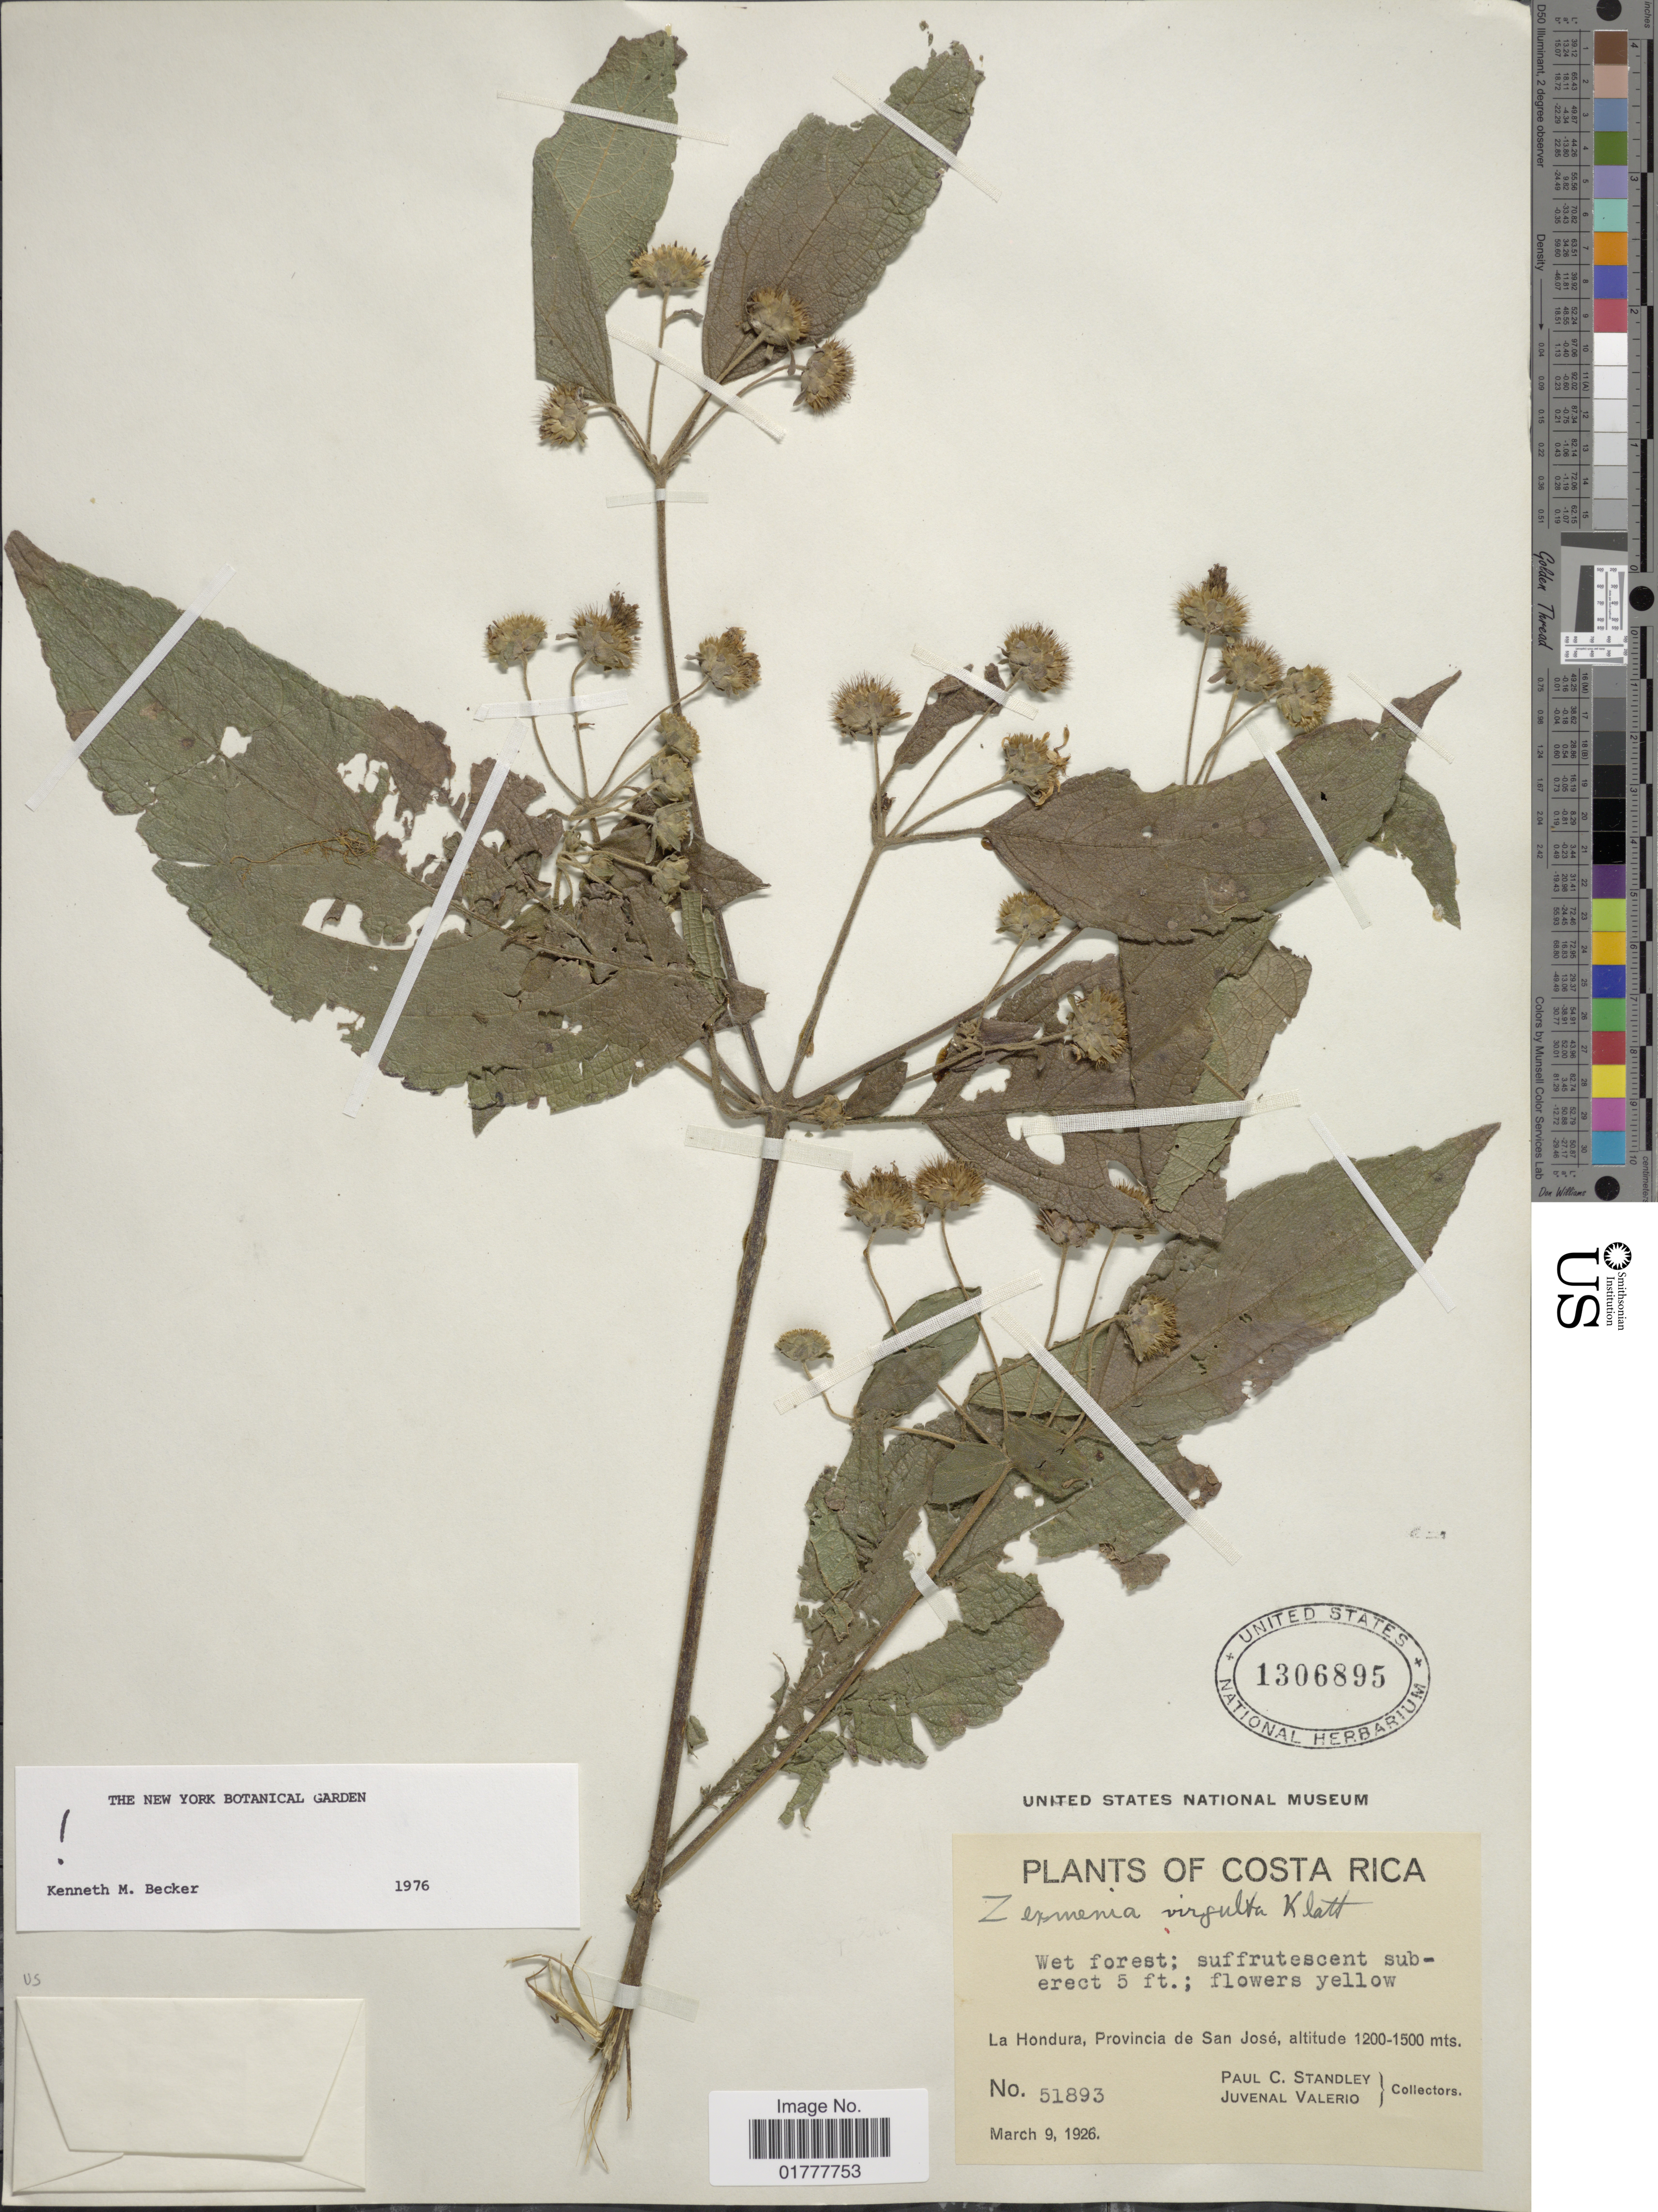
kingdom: Plantae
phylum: Tracheophyta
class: Magnoliopsida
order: Asterales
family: Asteraceae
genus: Zexmenia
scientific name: Zexmenia virgulta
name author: Klatt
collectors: P. C. Standley & J. Valerio R.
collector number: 51893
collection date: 1926-03-09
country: Costa Rica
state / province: San José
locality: La Hondura, Province de San Jose.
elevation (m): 1200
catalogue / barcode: US 1306895